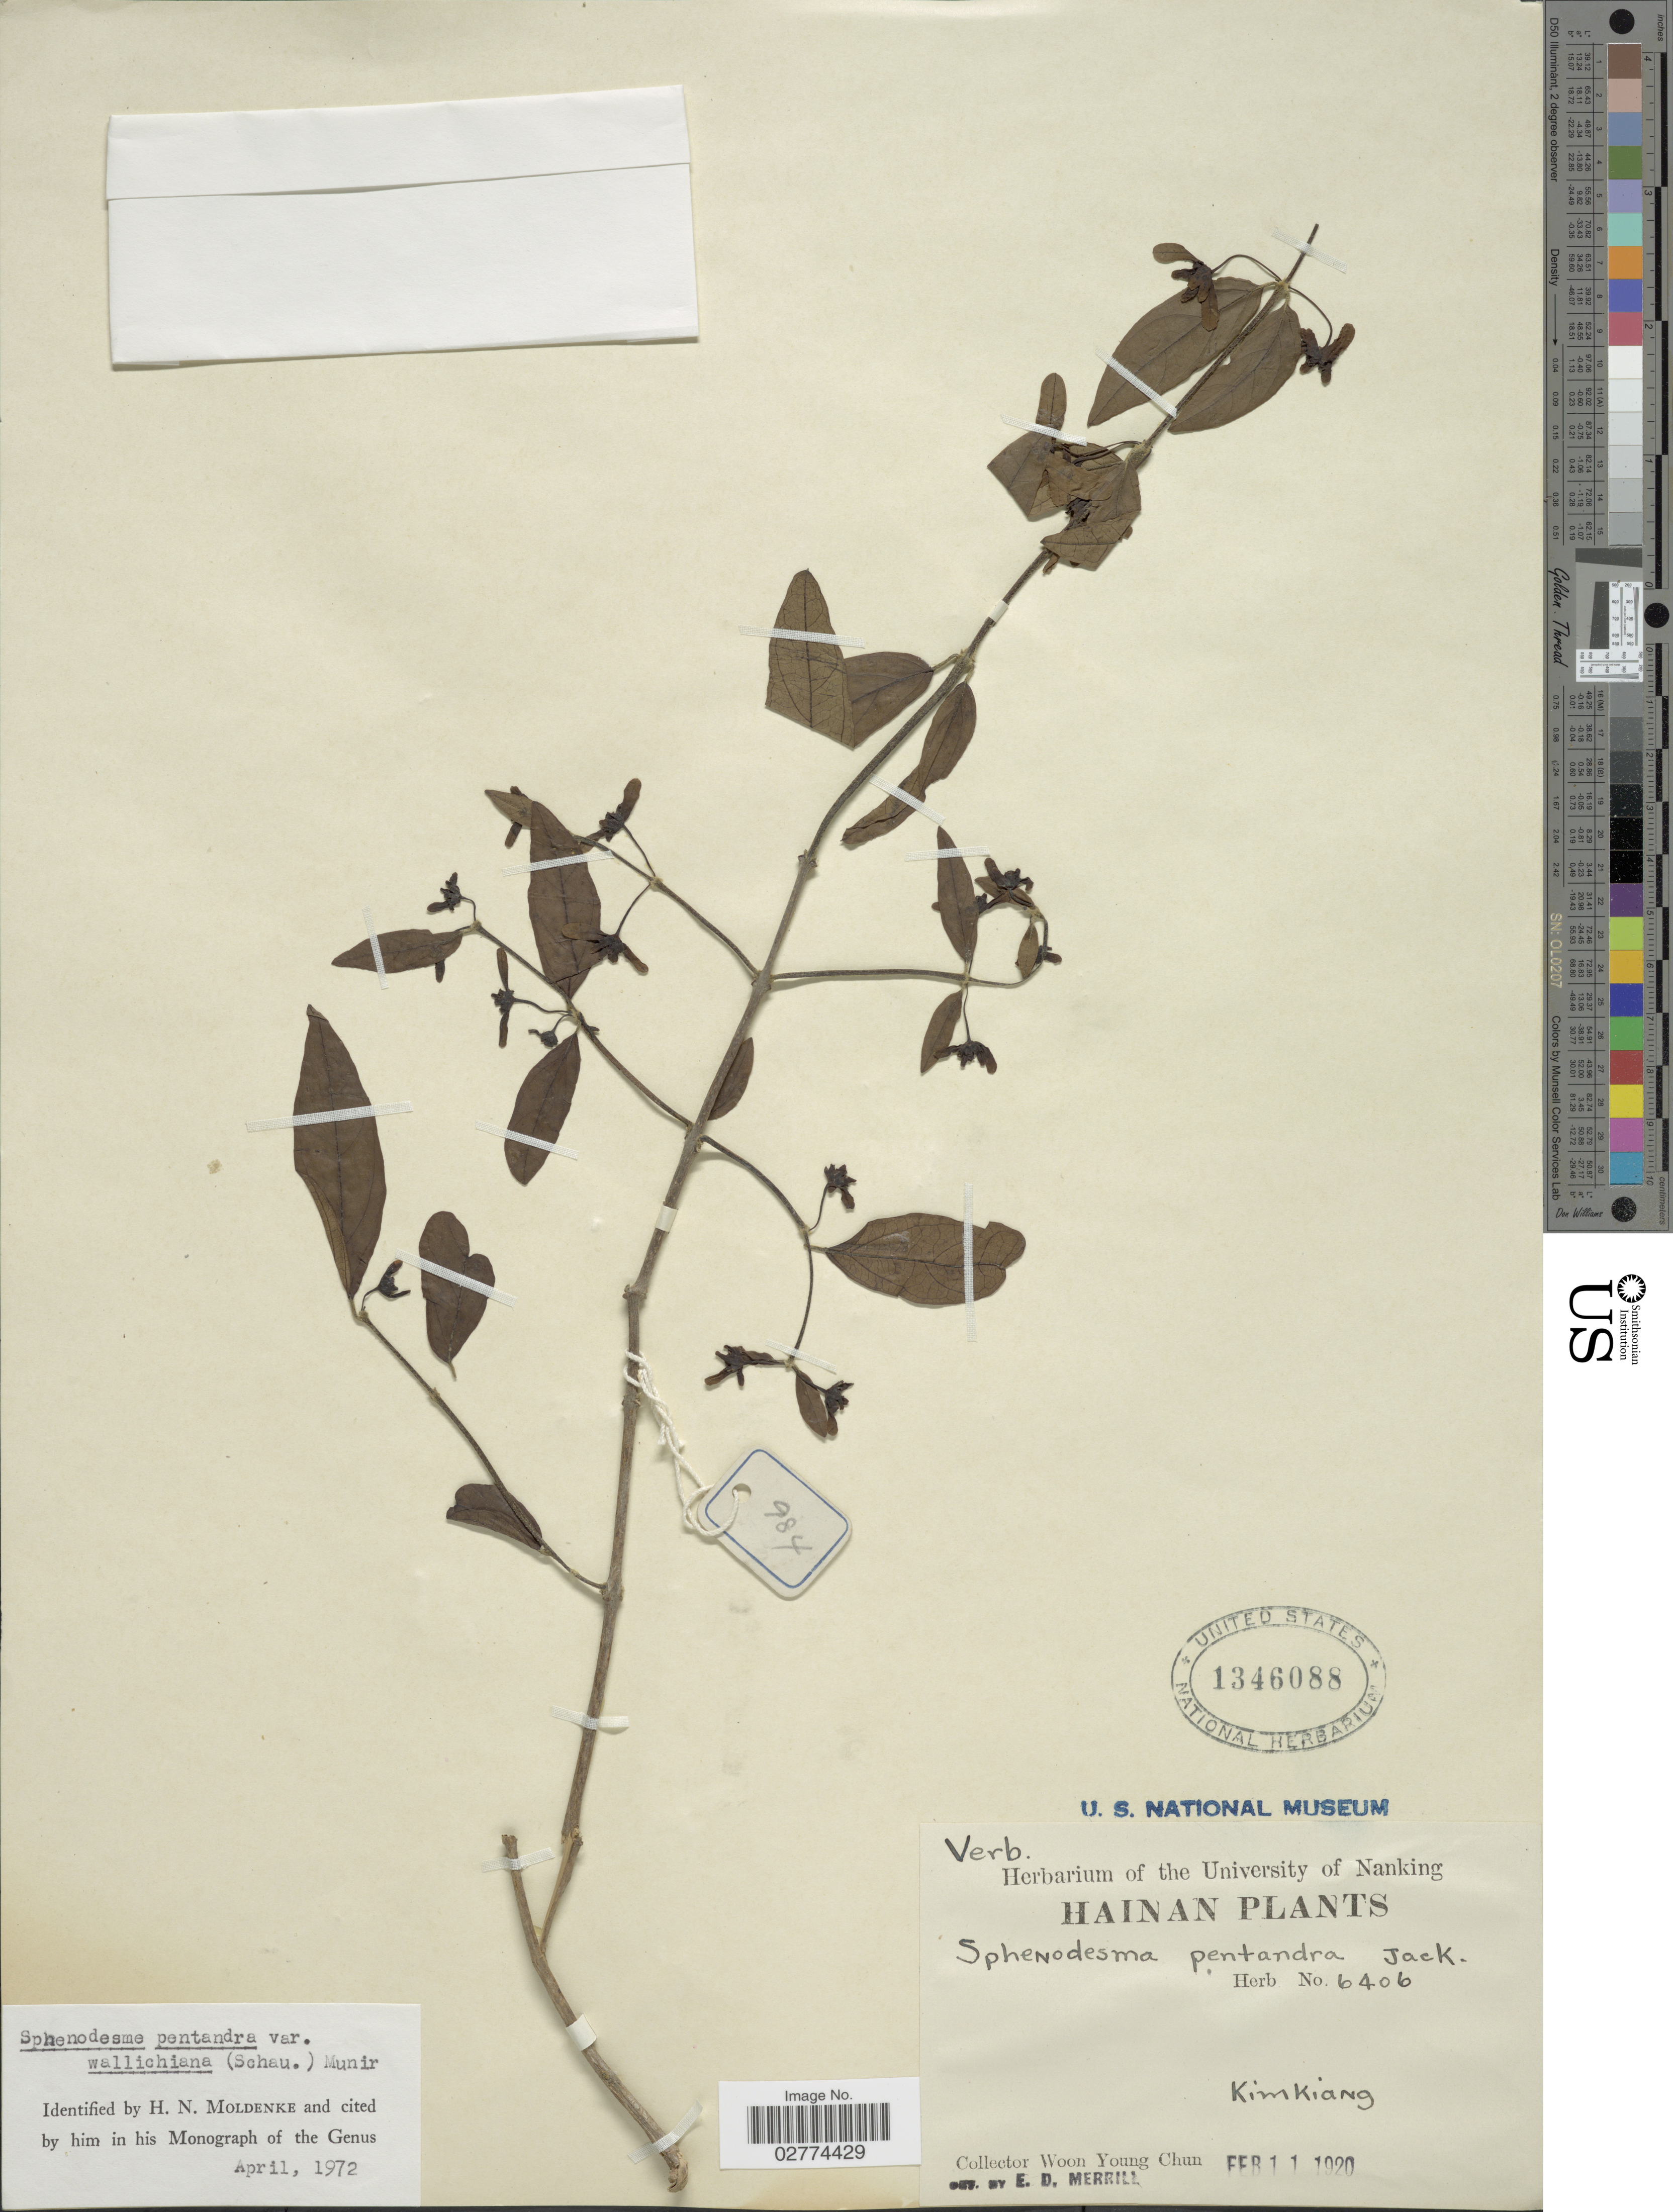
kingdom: Plantae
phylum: Tracheophyta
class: Magnoliopsida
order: Lamiales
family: Lamiaceae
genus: Sphenodesme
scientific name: Sphenodesme pentandra var. wallichiana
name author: (Schauer) Munir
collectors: W. Y. Chun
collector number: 6406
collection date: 1920-02-11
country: China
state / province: Hainan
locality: Kimkiang.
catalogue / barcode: US 1346088